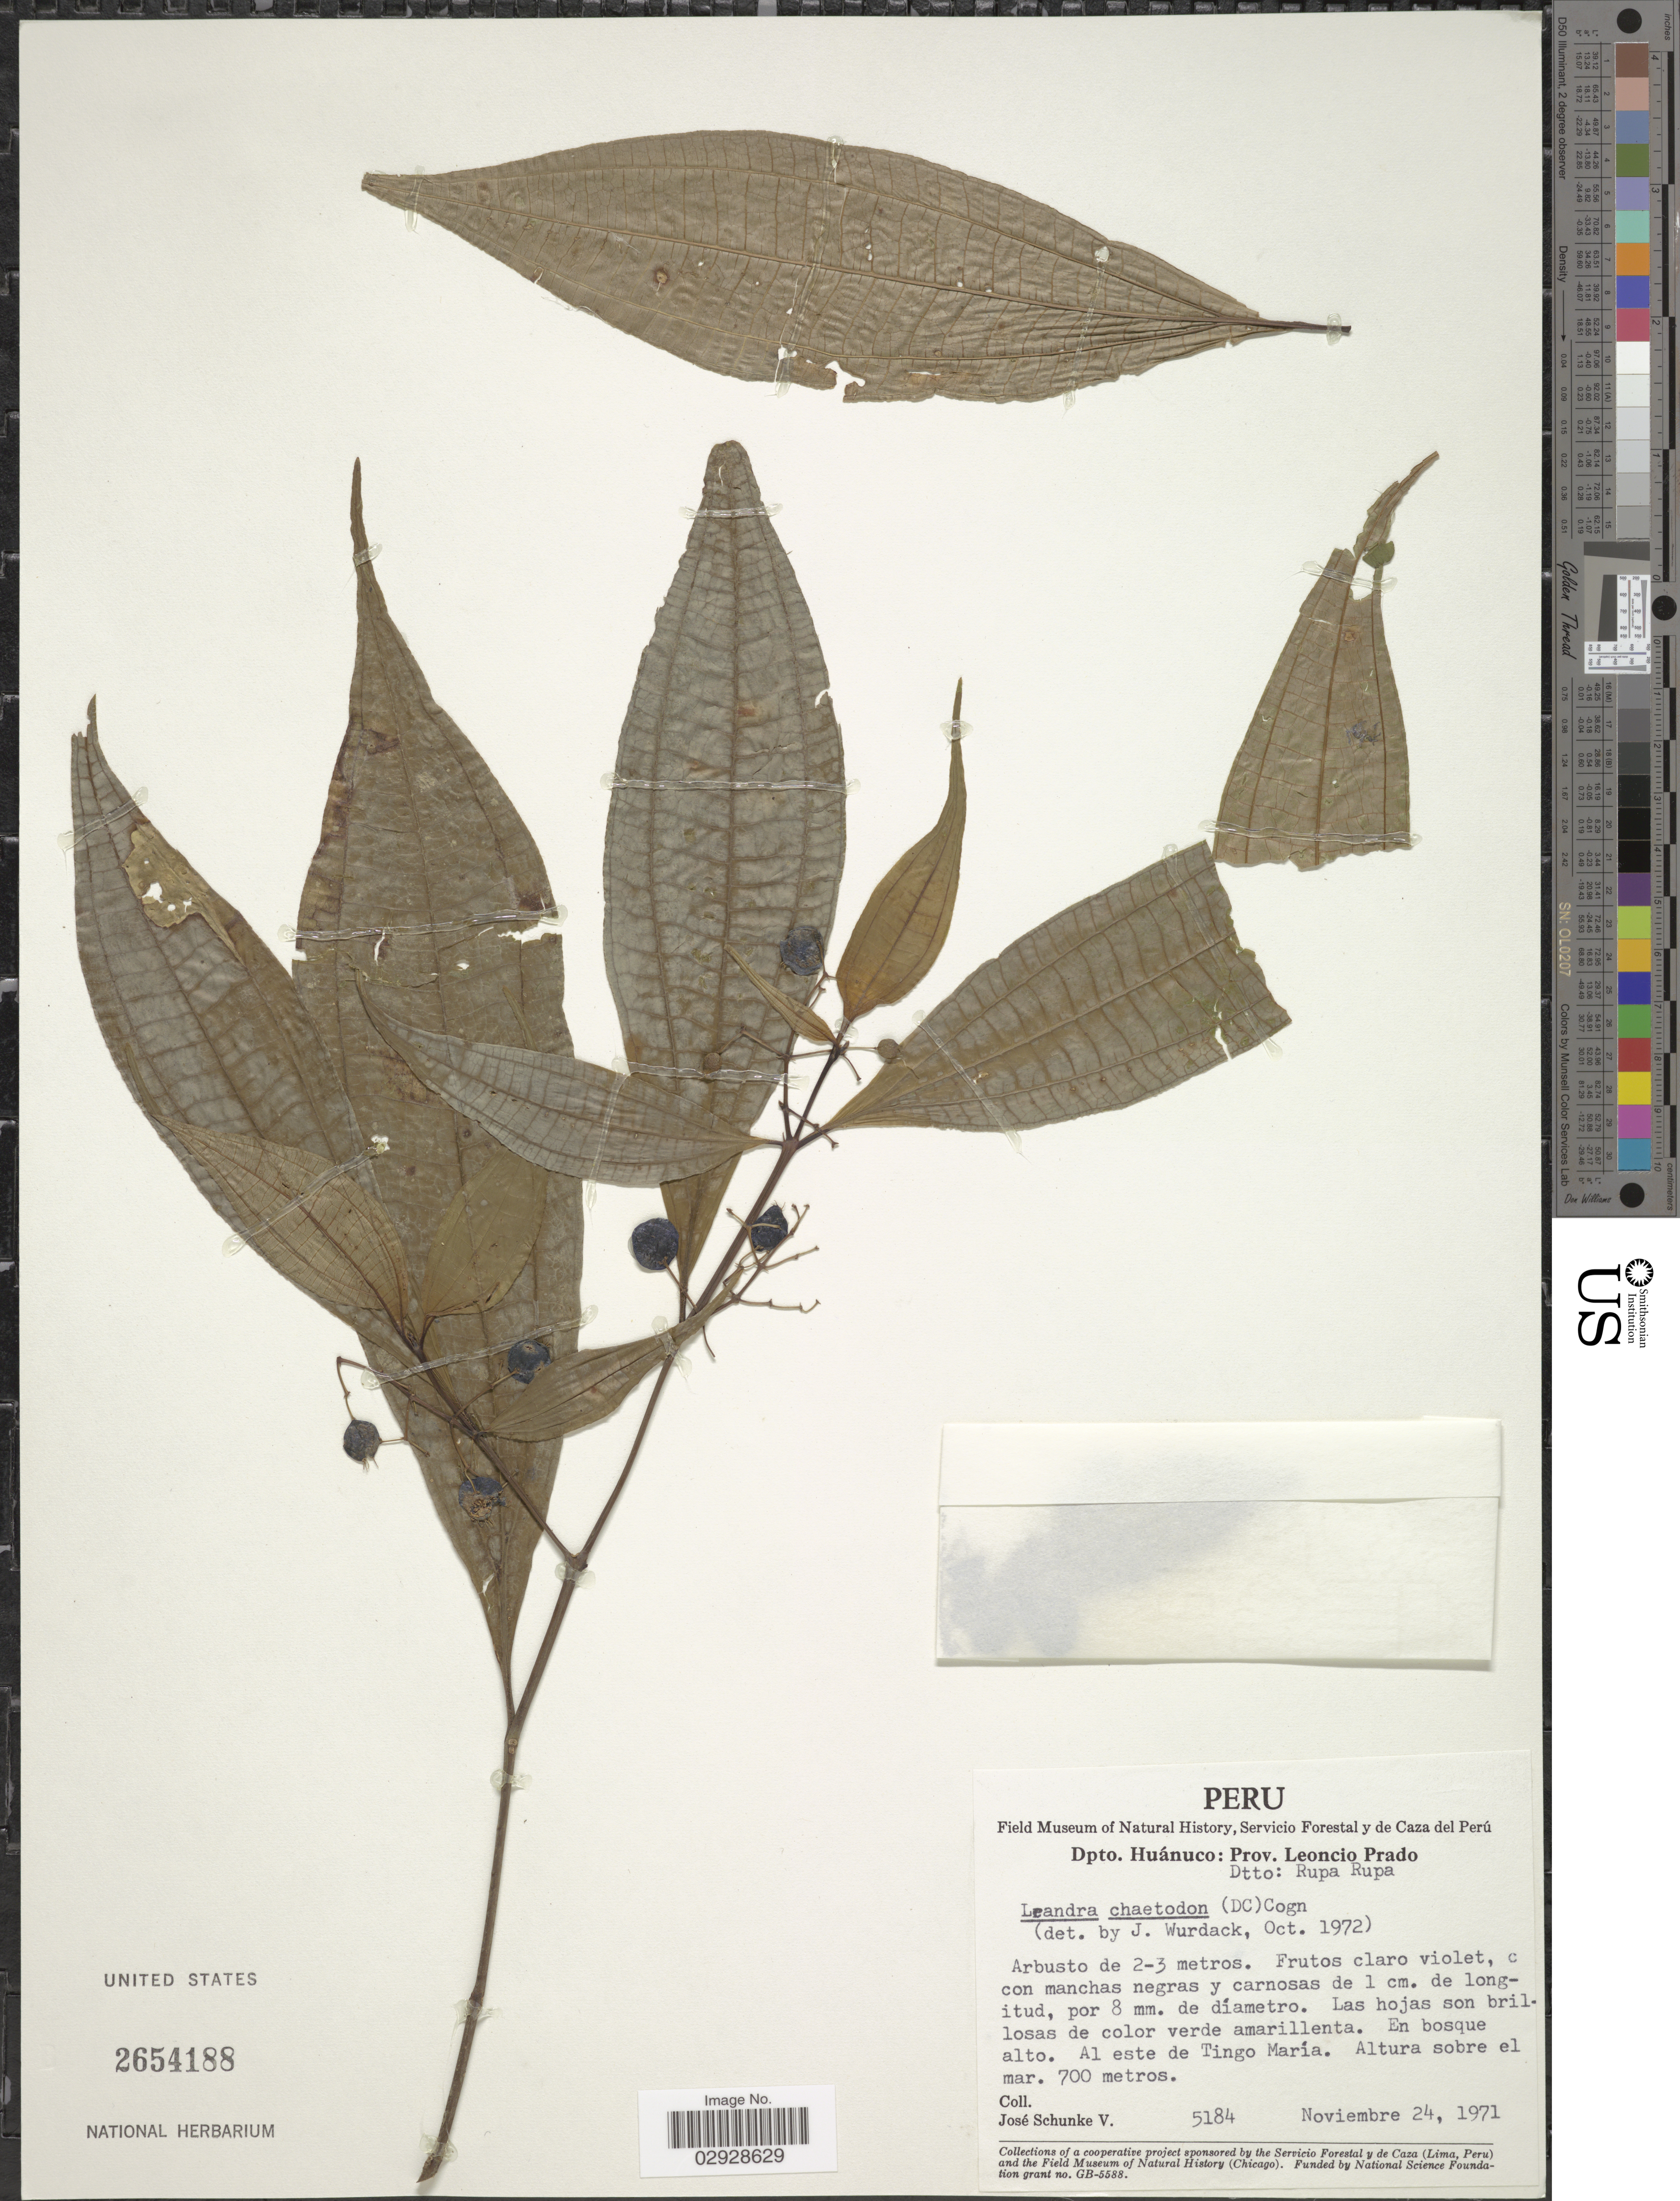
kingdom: Plantae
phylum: Tracheophyta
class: Magnoliopsida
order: Myrtales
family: Melastomataceae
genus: Leandra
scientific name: Leandra chaetodon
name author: (DC.) Cogn.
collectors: J. Schunke Vigo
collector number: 5184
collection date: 1971-03-24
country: Peru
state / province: Huánuco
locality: Dpto. Huánuco: Prov. Leoncio Prado. Dtto: Rupa Rupa. Las hojas son brillosas de color verde amarillenta. Al este de Tingo Marío.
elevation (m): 700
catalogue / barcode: US 2654188